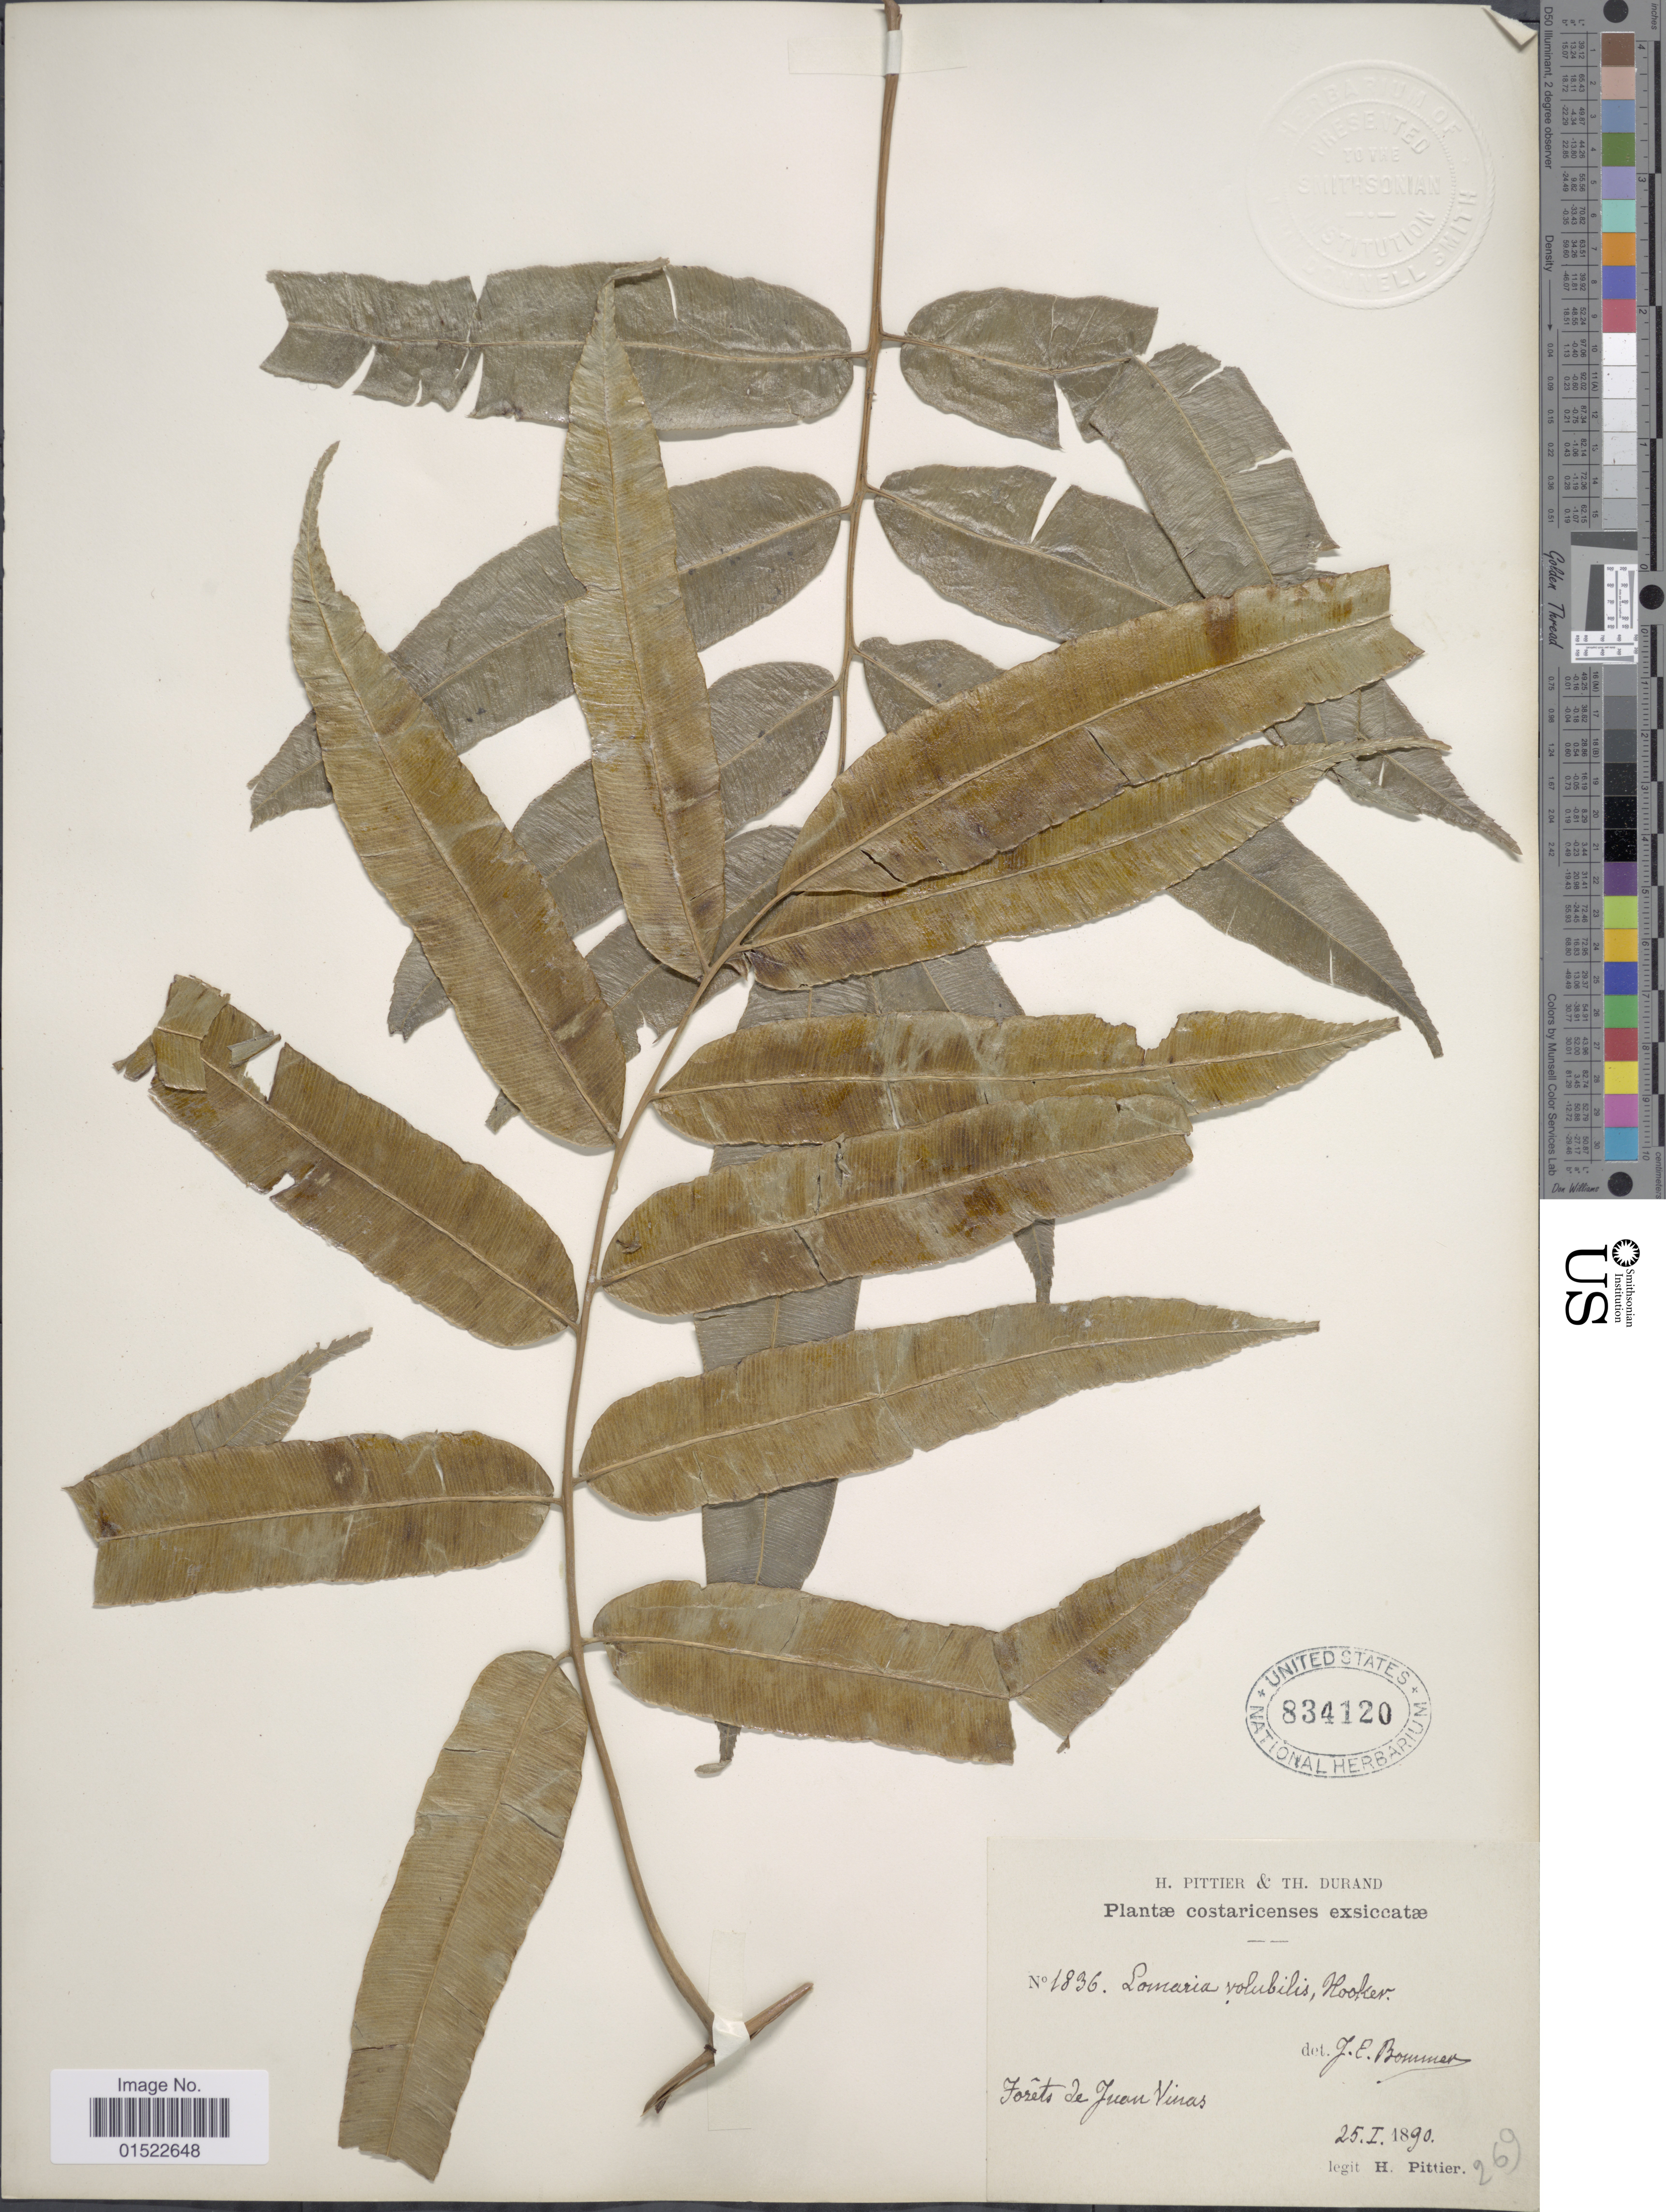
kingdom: Plantae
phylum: Tracheophyta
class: Polypodiopsida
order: Polypodiales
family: Blechnaceae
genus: Salpichlaena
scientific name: Salpichlaena volubilis subsp. volubilis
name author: (Kaulf.) J. Sm.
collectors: H. F. Pittier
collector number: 1836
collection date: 1890-01-25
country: Costa Rica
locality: Forets de Juan Vinas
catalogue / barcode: US 834120